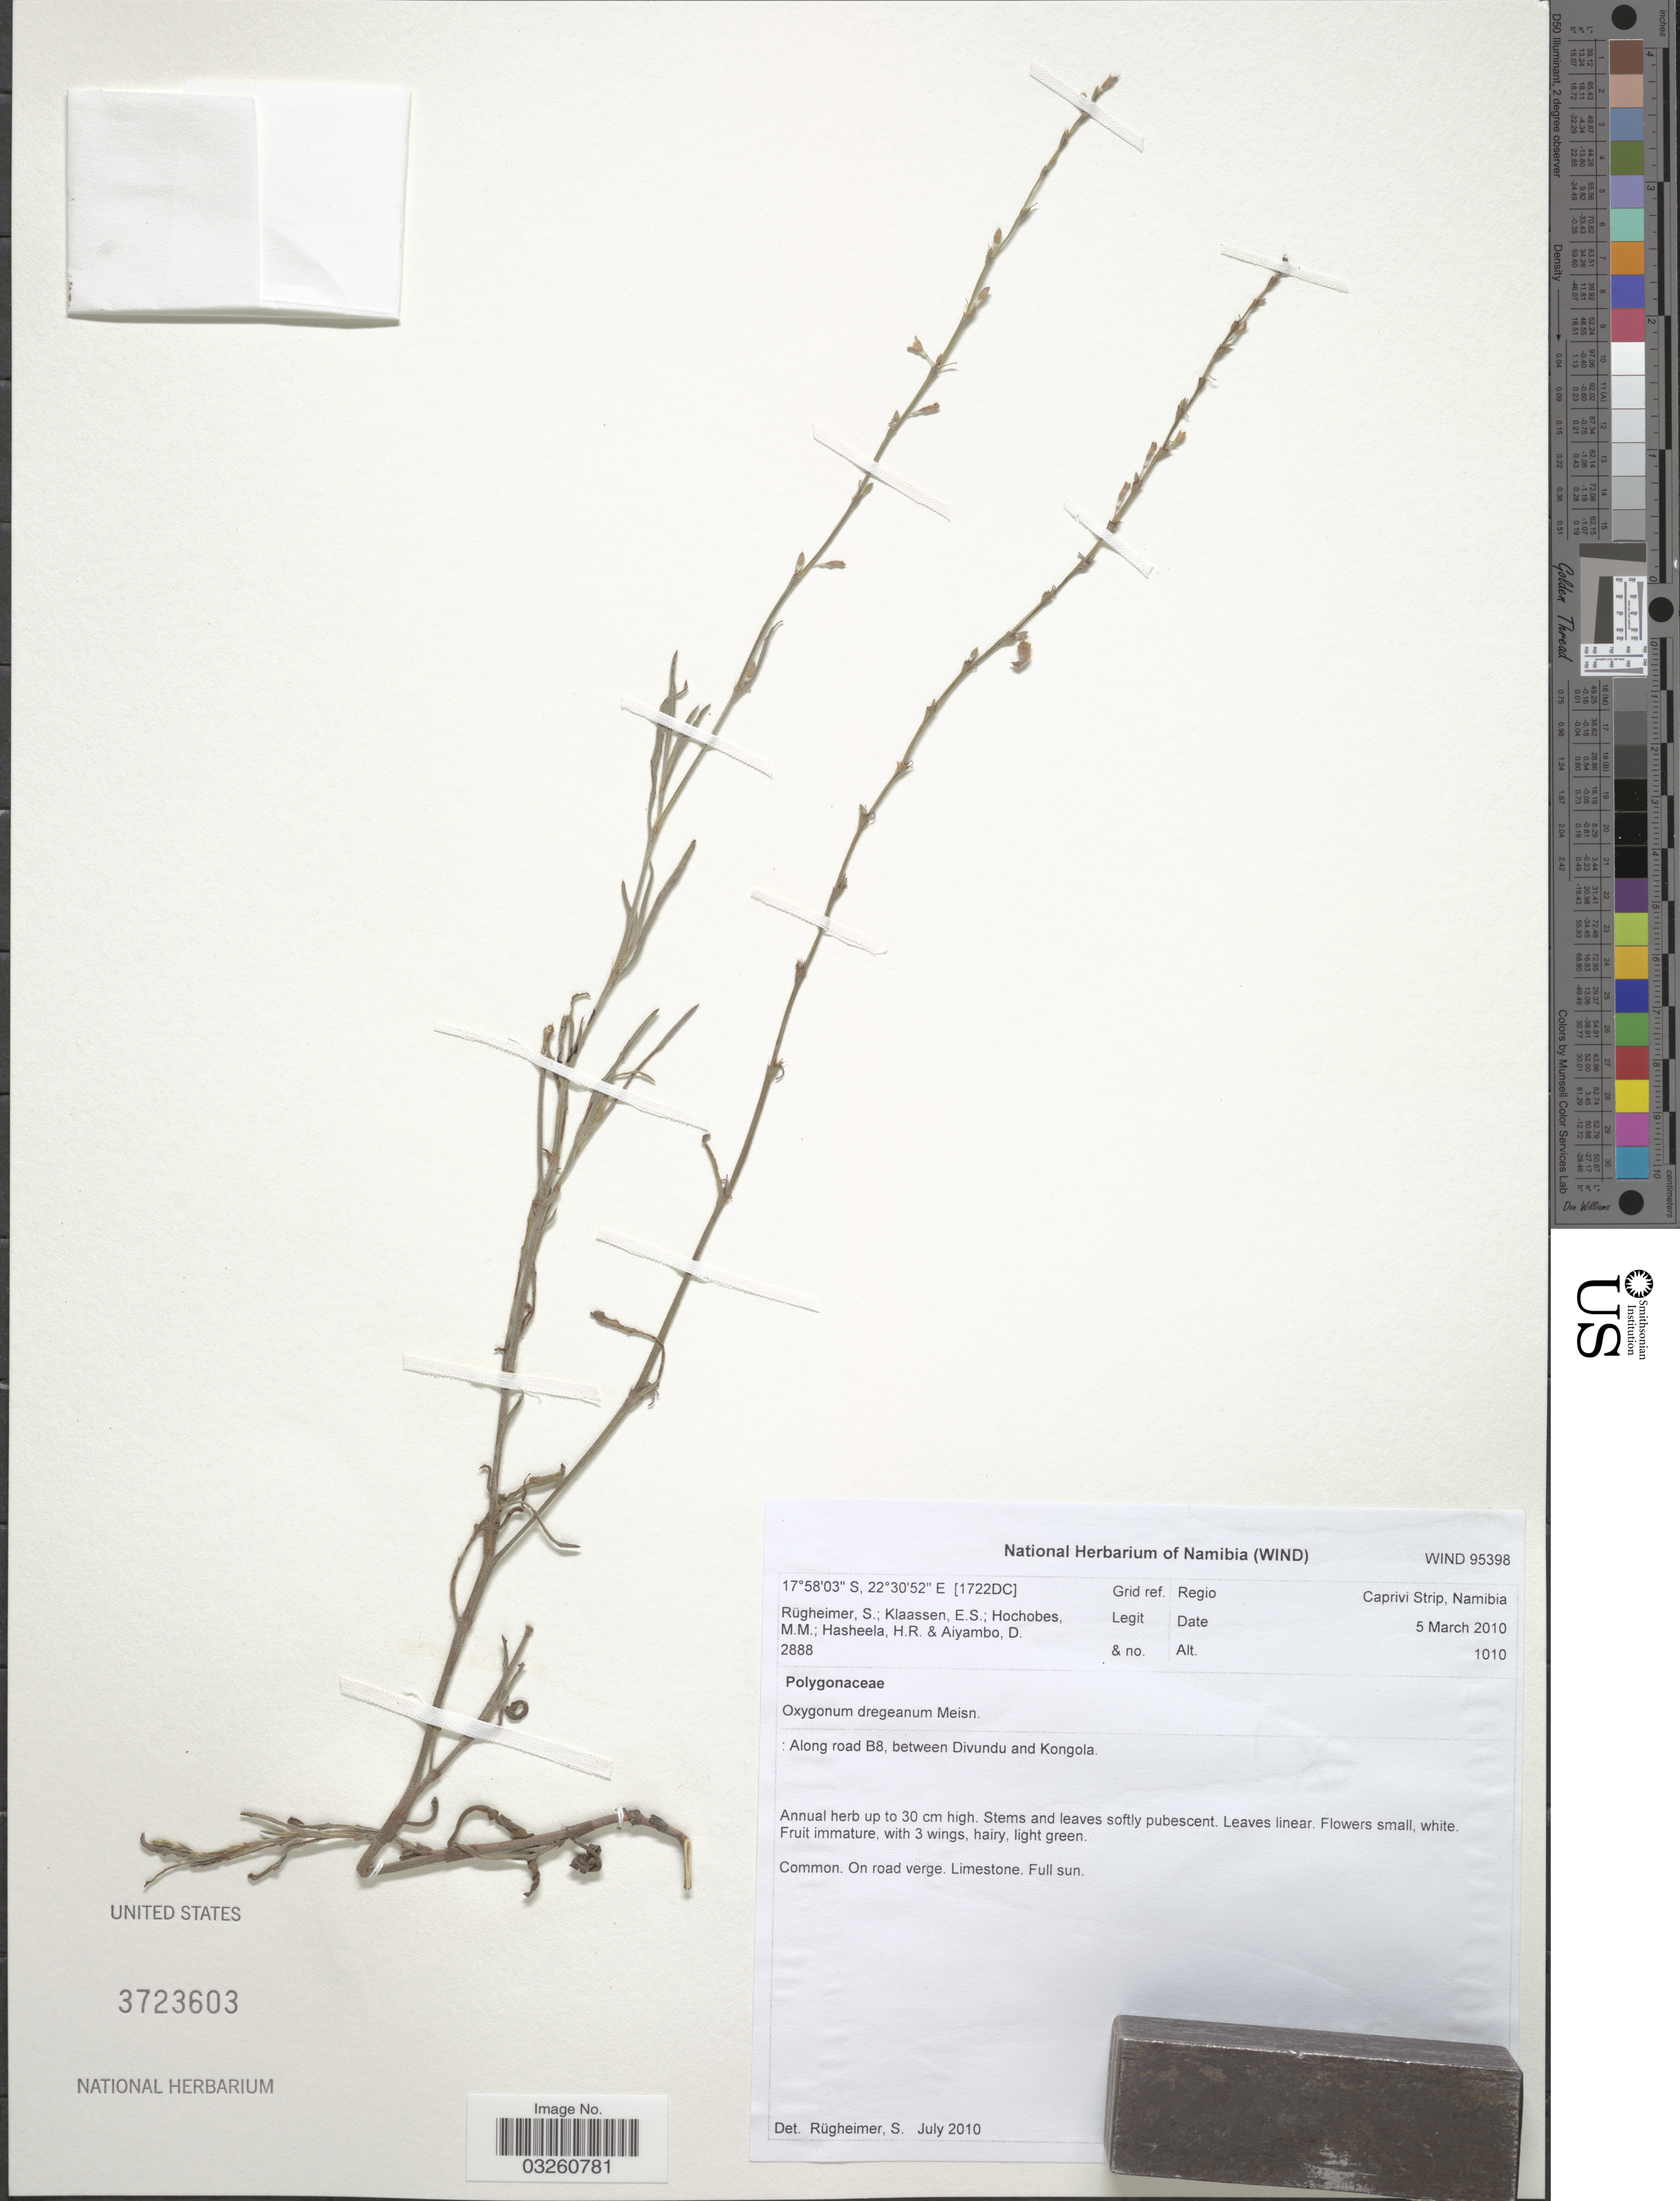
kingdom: Plantae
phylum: Tracheophyta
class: Magnoliopsida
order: Caryophyllales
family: Polygonaceae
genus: Oxygonum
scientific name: Oxygonum dregeanum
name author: Meisn.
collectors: S. Rugheimer, E. S. Klaassen, M. Hochobes, H. Hasheela & D. Aiyambo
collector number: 2888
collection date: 2010-03-05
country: Namibia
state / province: Caprivi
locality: [1722DC] Grid ref. Regio Caprivi Strip. Along road B8, between Divundu and Kongola.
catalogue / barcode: US 3723603